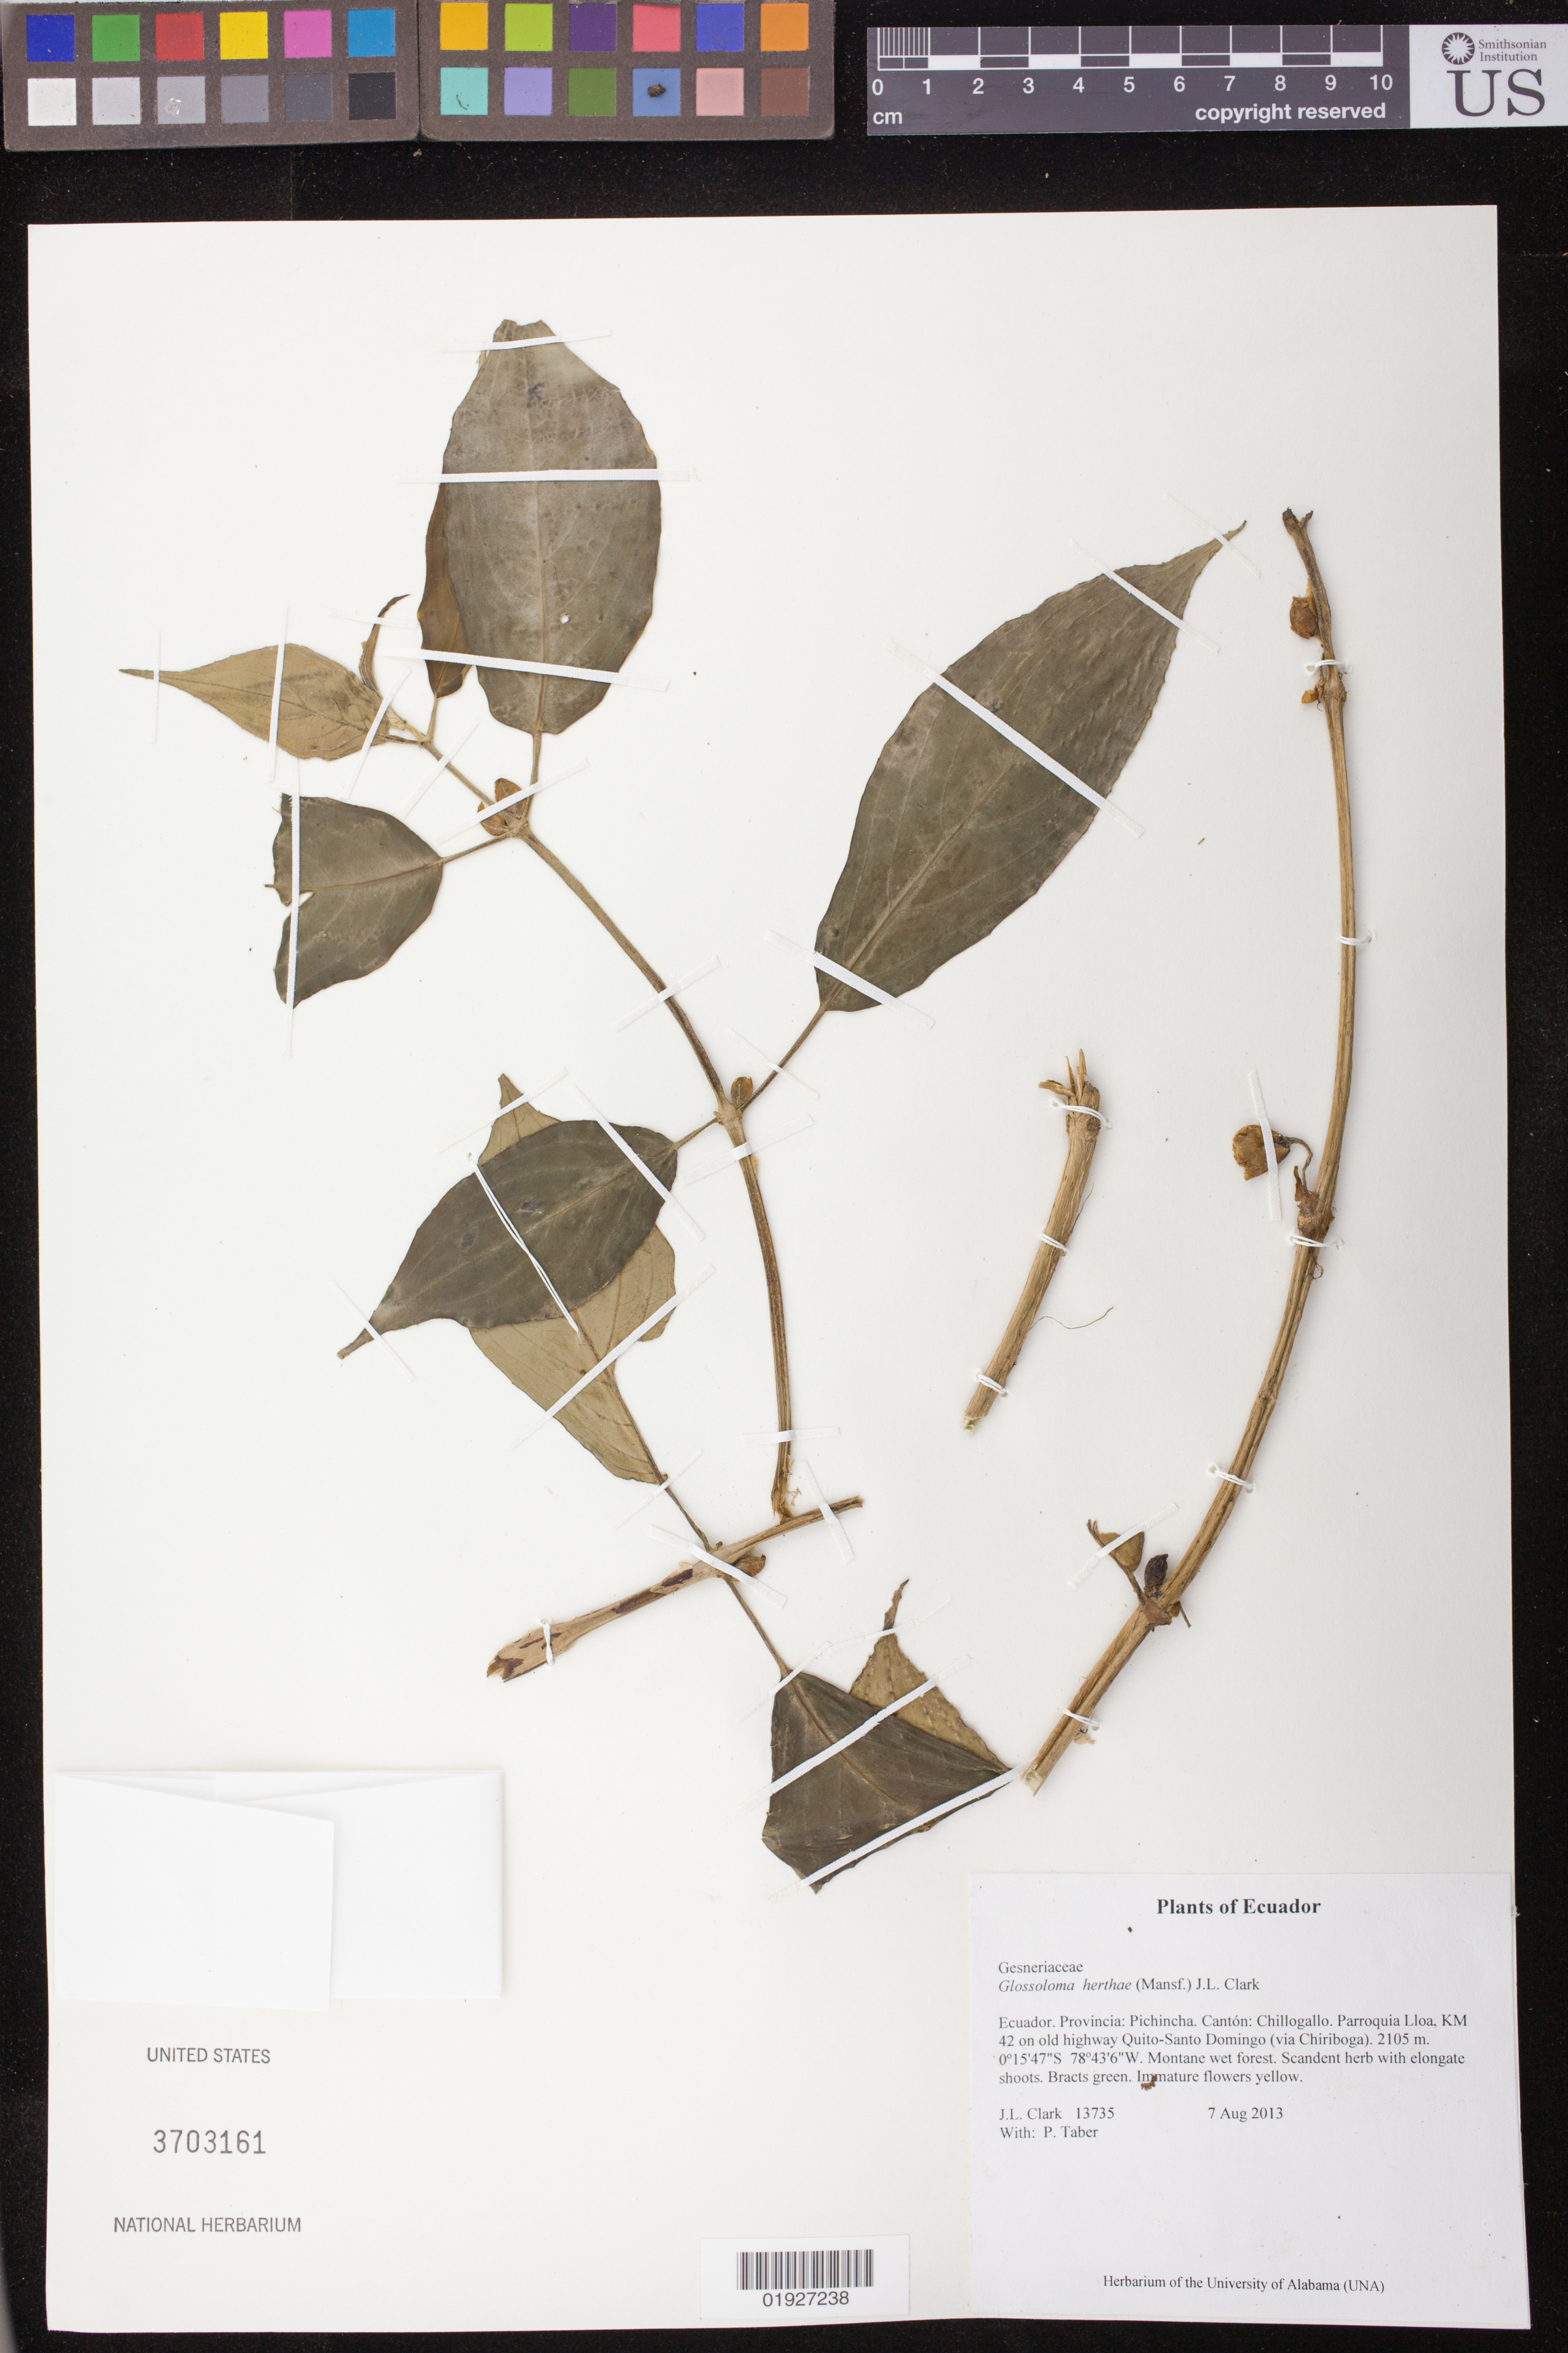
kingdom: Plantae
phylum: Tracheophyta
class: Magnoliopsida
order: Lamiales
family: Gesneriaceae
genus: Glossoloma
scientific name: Glossoloma herthae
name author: (Mansf.) J.L. Clark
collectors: J. L. Clark & P. Taber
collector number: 13735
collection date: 2013-08-07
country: Ecuador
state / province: Pichincha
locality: Canton; Chillogallo. Parroquia Lloa, KM 42 on old highways Quito-Santo Domingo (via Chiriboga).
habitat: Montane wet forest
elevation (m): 2105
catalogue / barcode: US 3703161